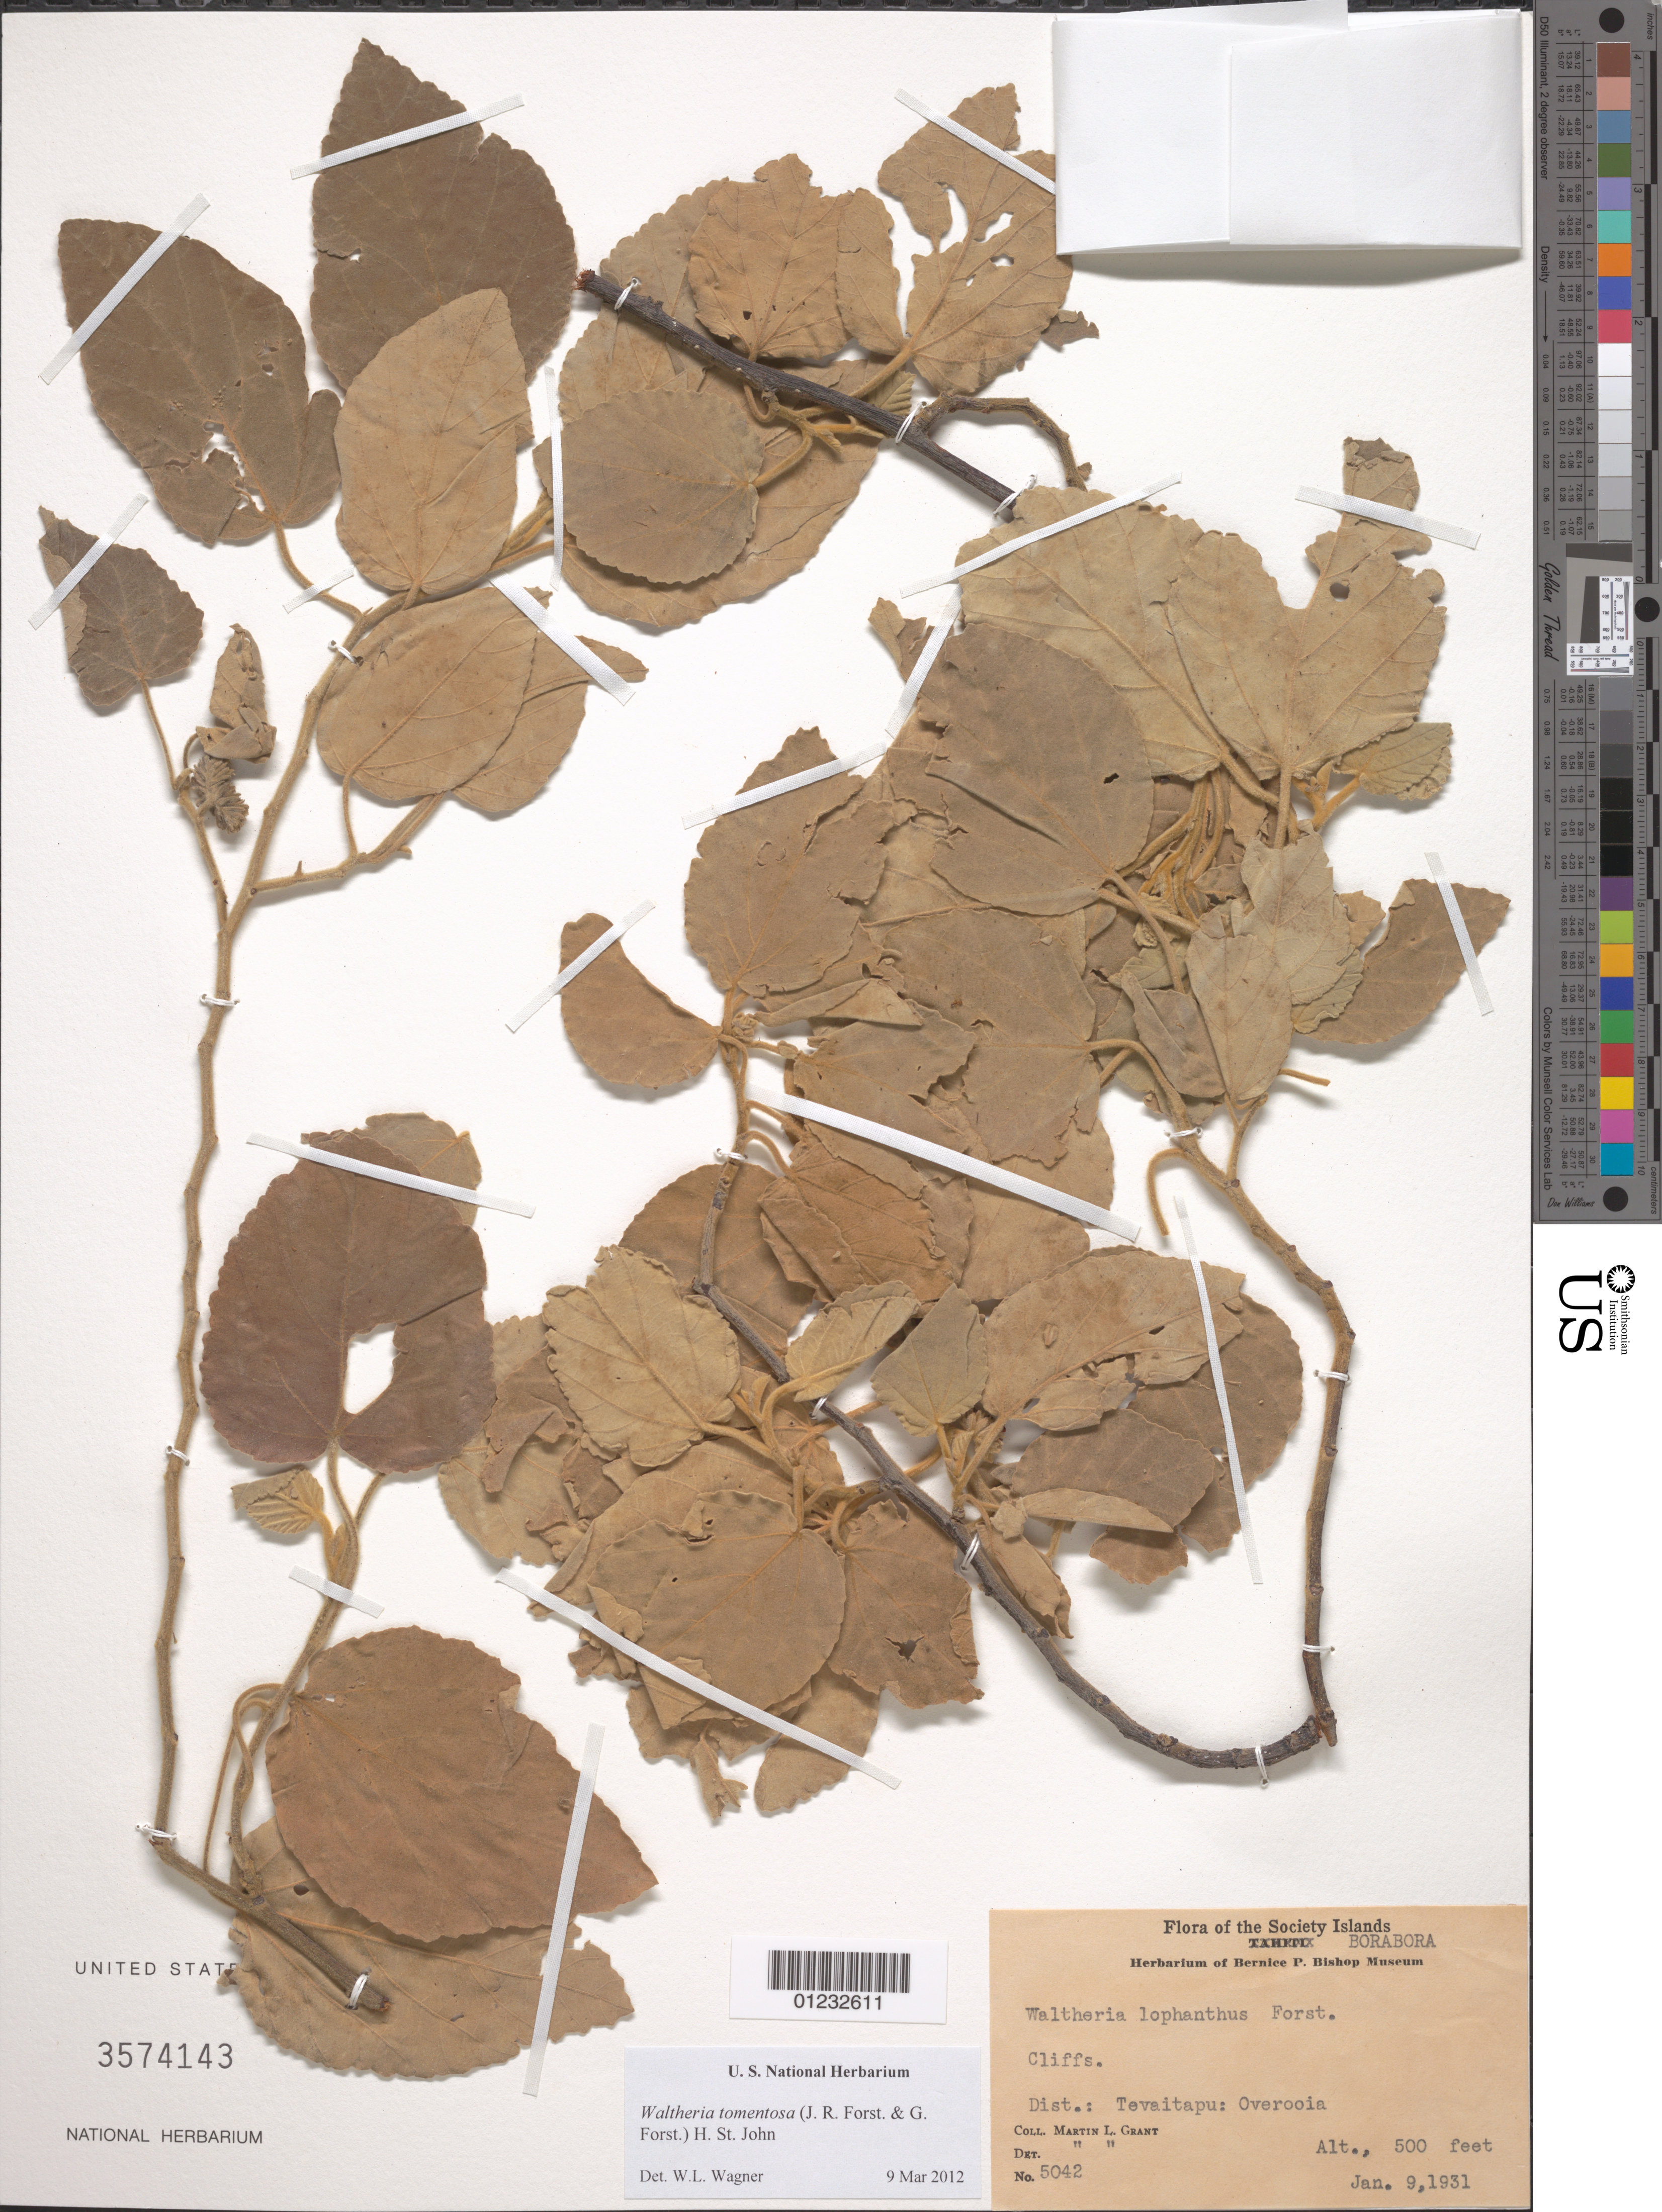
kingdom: Plantae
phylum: Tracheophyta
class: Magnoliopsida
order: Malvales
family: Malvaceae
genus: Waltheria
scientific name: Waltheria tomentosa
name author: (J.R. Forst. & G. Forst.) H. St. John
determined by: Wagner, W. L., (BOT), Smithsonian Institution - National Museum of Natural History (UNITED STATES)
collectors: M. L. Grant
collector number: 5042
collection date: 1931-01-09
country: French Polynesia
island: Bora Bora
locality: Tevaitapu: Overooia, Cliffs.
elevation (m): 152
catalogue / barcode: US 3574143